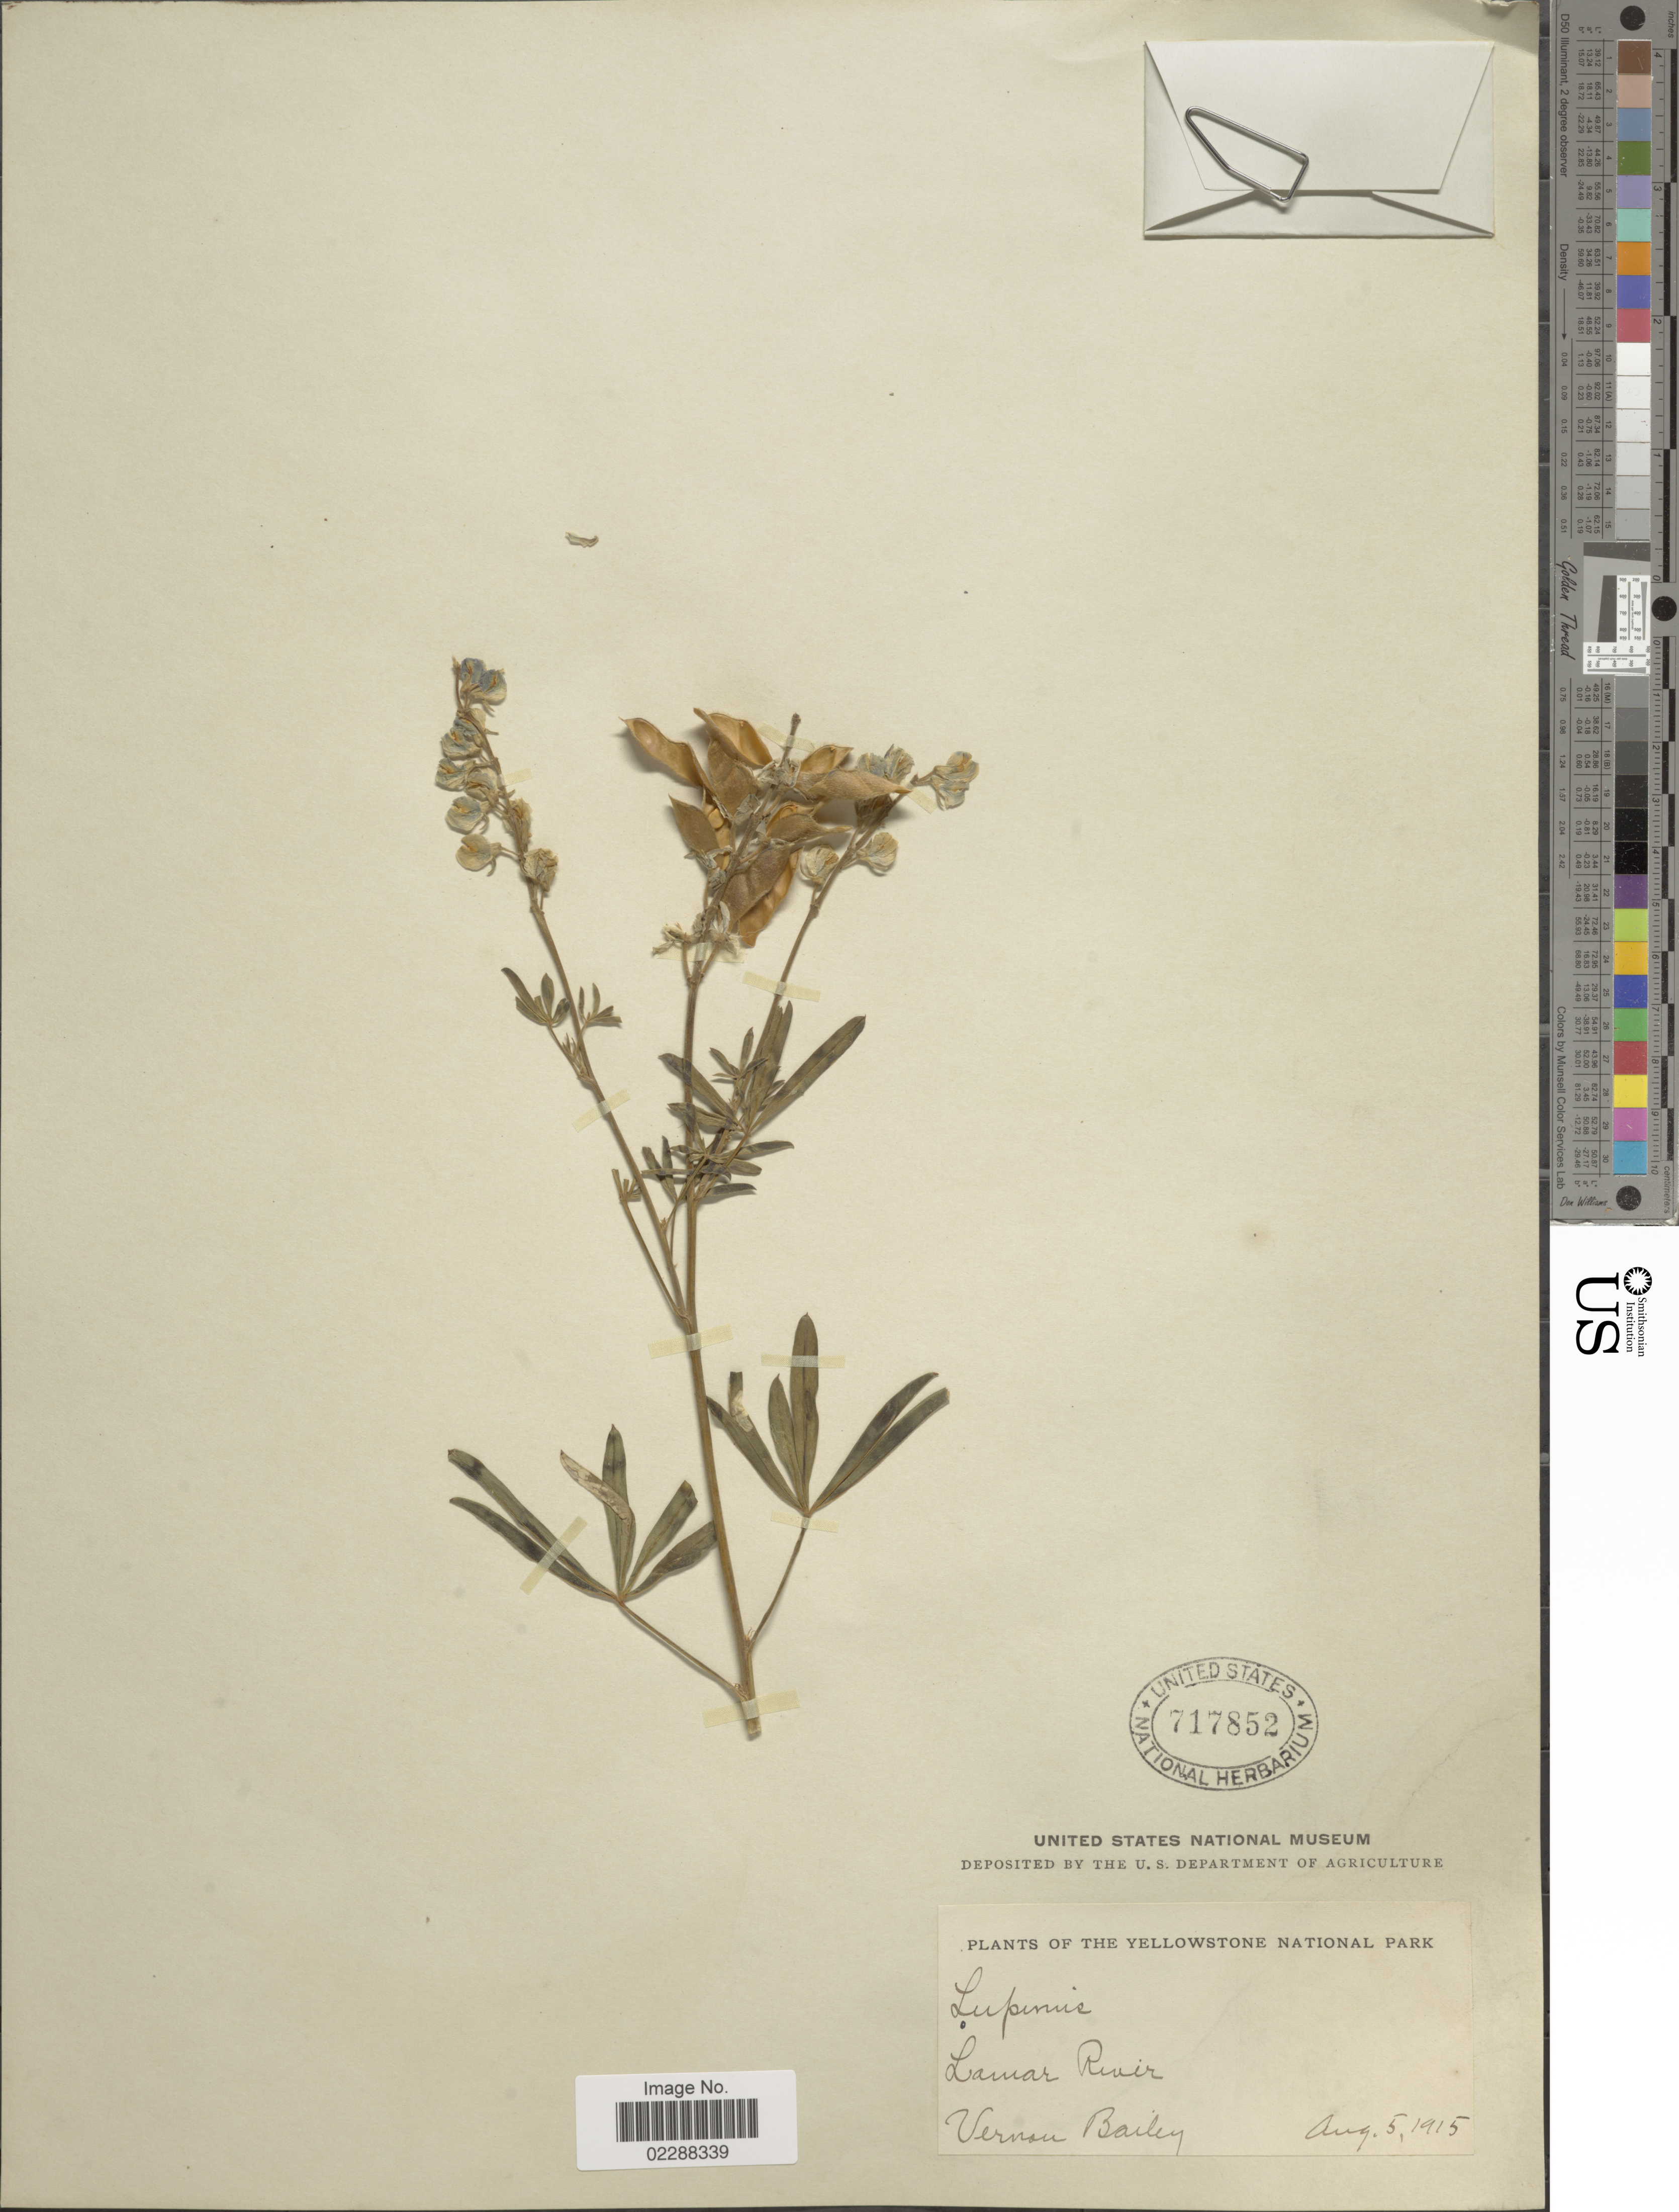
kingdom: Plantae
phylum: Tracheophyta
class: Magnoliopsida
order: Fabales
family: Fabaceae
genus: Lupinus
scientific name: Lupinus sp.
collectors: V. O. Bailey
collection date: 1915-08-05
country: United States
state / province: Wyoming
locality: The Yellowstone National Park, Lamar River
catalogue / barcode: US 717852